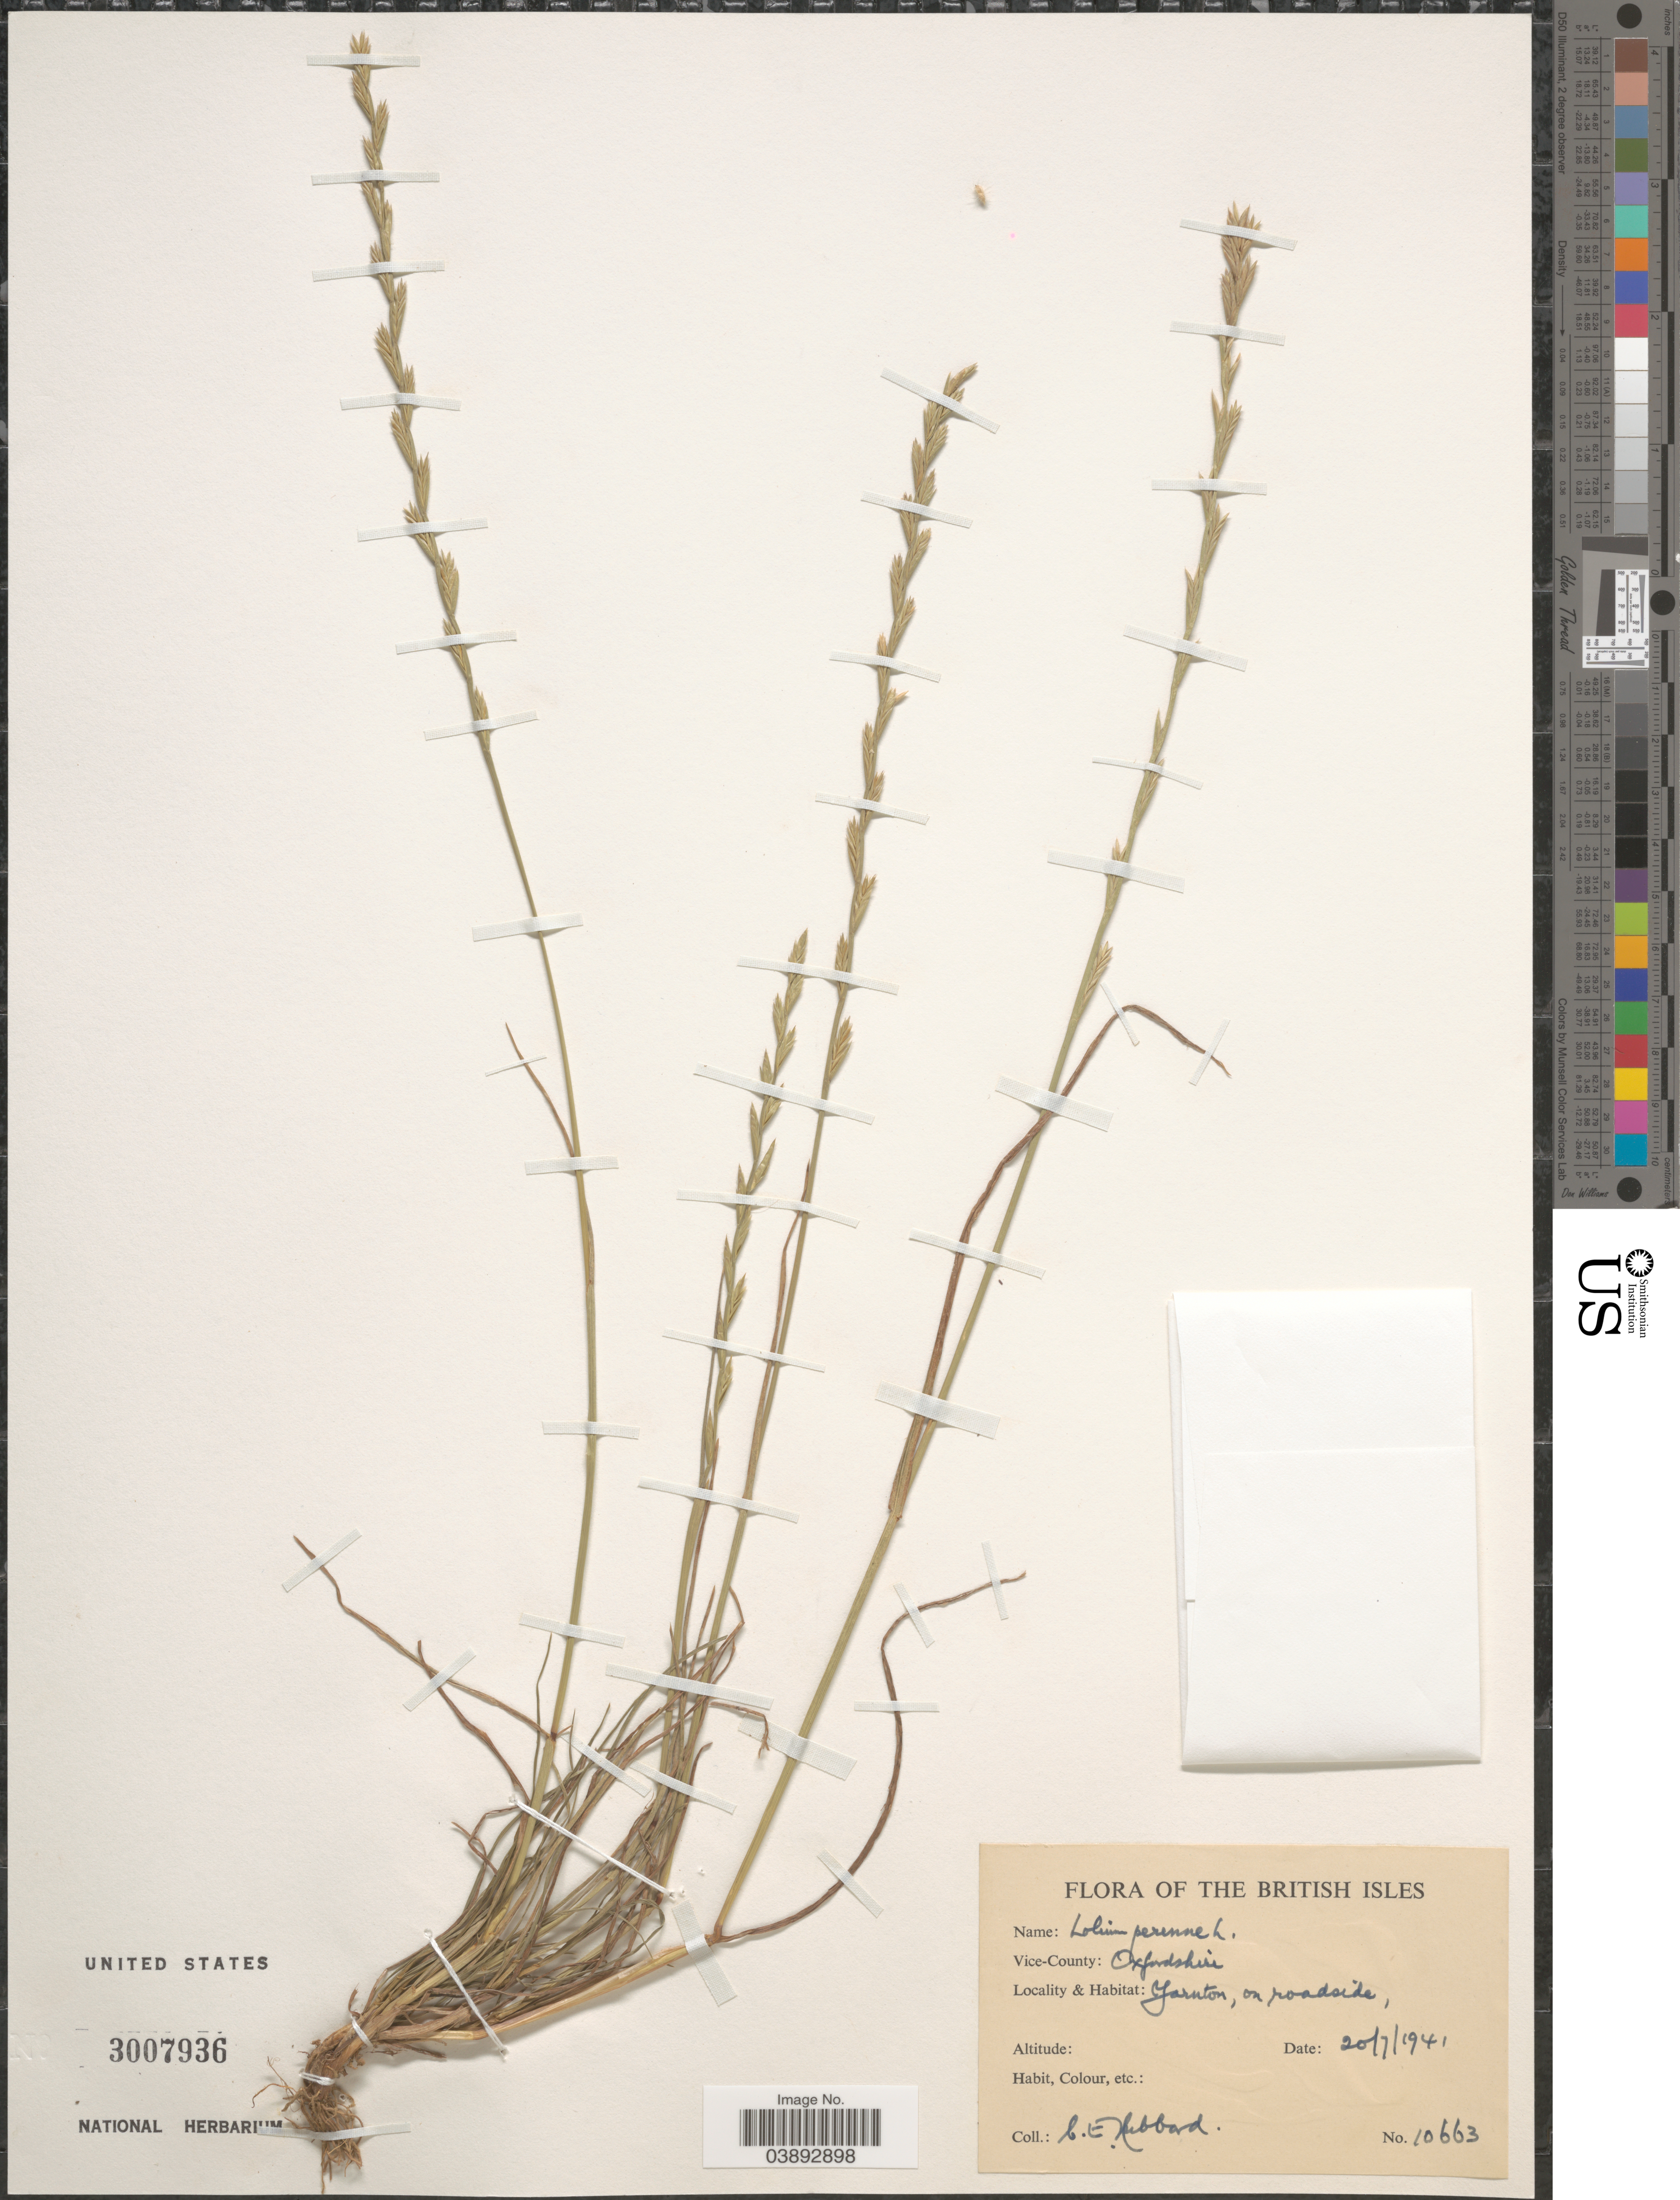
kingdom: Plantae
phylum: Tracheophyta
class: Liliopsida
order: Poales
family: Poaceae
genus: Lolium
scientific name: Lolium perenne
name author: L.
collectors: C. E. Hubbard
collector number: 10663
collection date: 1941-07-20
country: United Kingdom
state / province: England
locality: The British Isles. Vice-County: Oxfordshire. Yarnton, on roadside.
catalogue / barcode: US 3007936